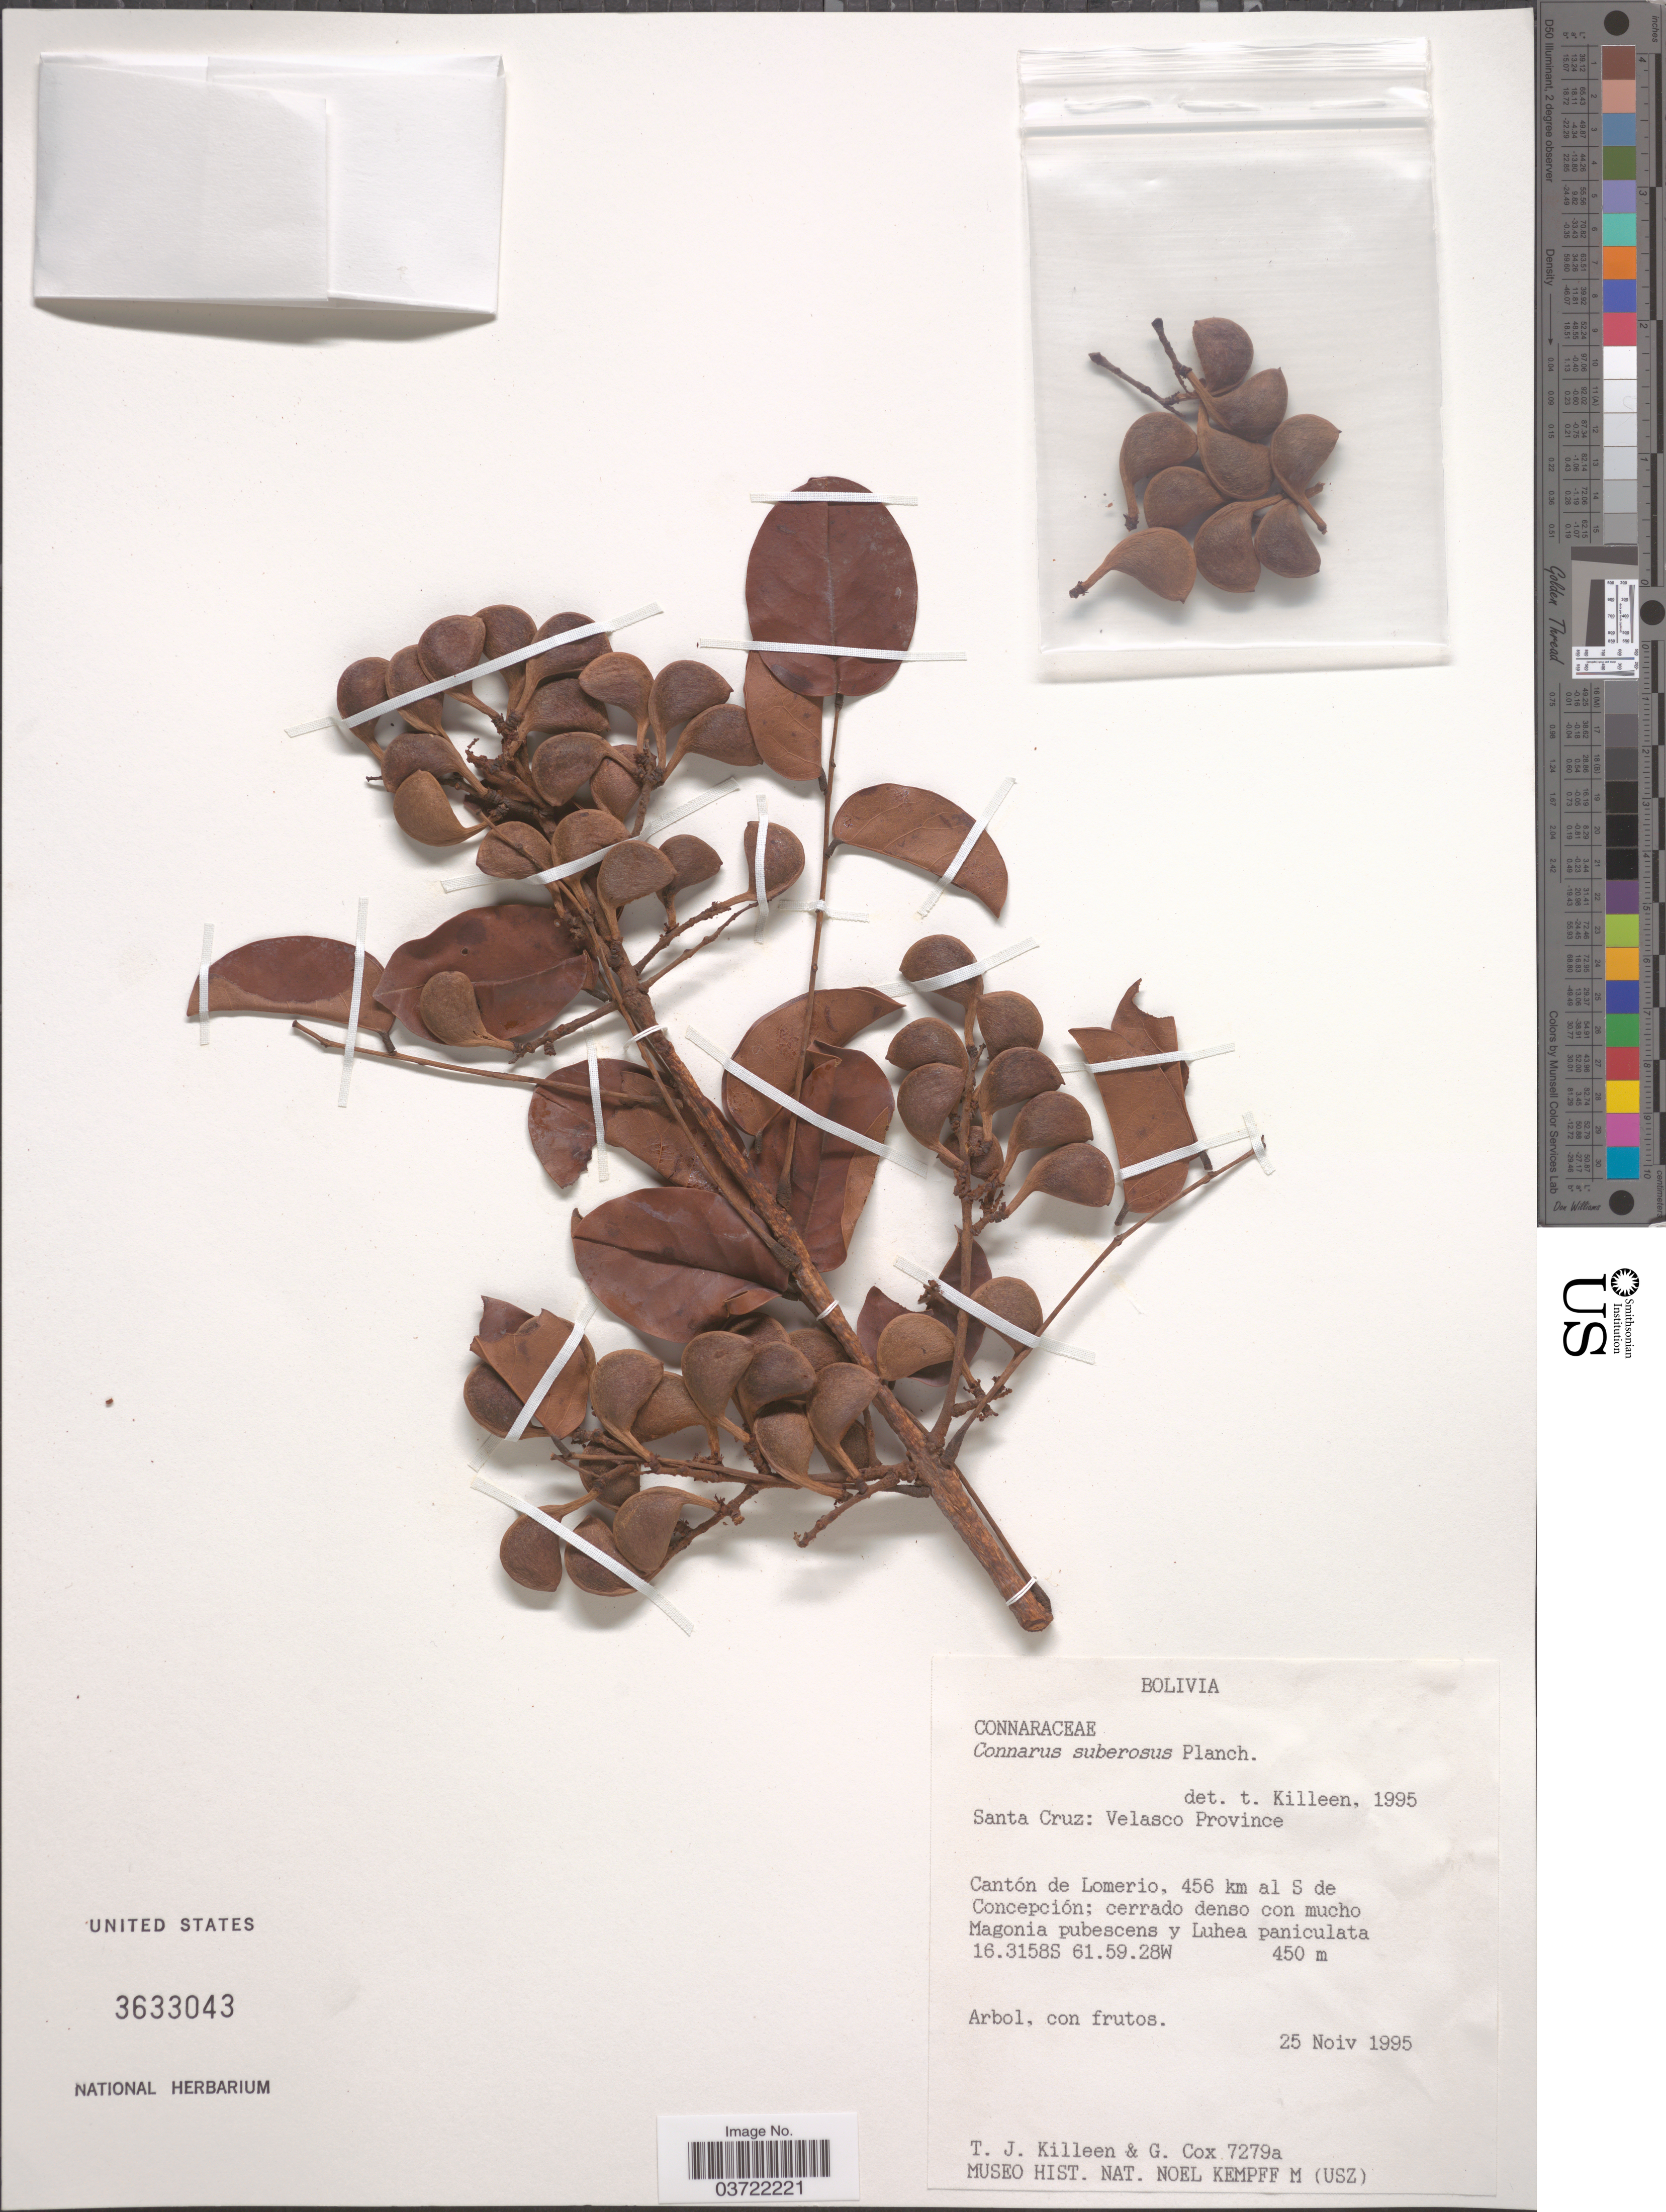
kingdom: Plantae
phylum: Tracheophyta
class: Magnoliopsida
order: Oxalidales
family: Connaraceae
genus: Connarus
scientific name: Connarus suberosus var. suberosus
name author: Planch.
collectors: T. J. Killeen & G. Cox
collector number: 7279a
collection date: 1995-11-25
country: Bolivia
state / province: Santa Cruz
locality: Velasco Province. Cantón de Lomerio, 456 km al S de Concepción.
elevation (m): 450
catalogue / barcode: US 3633043